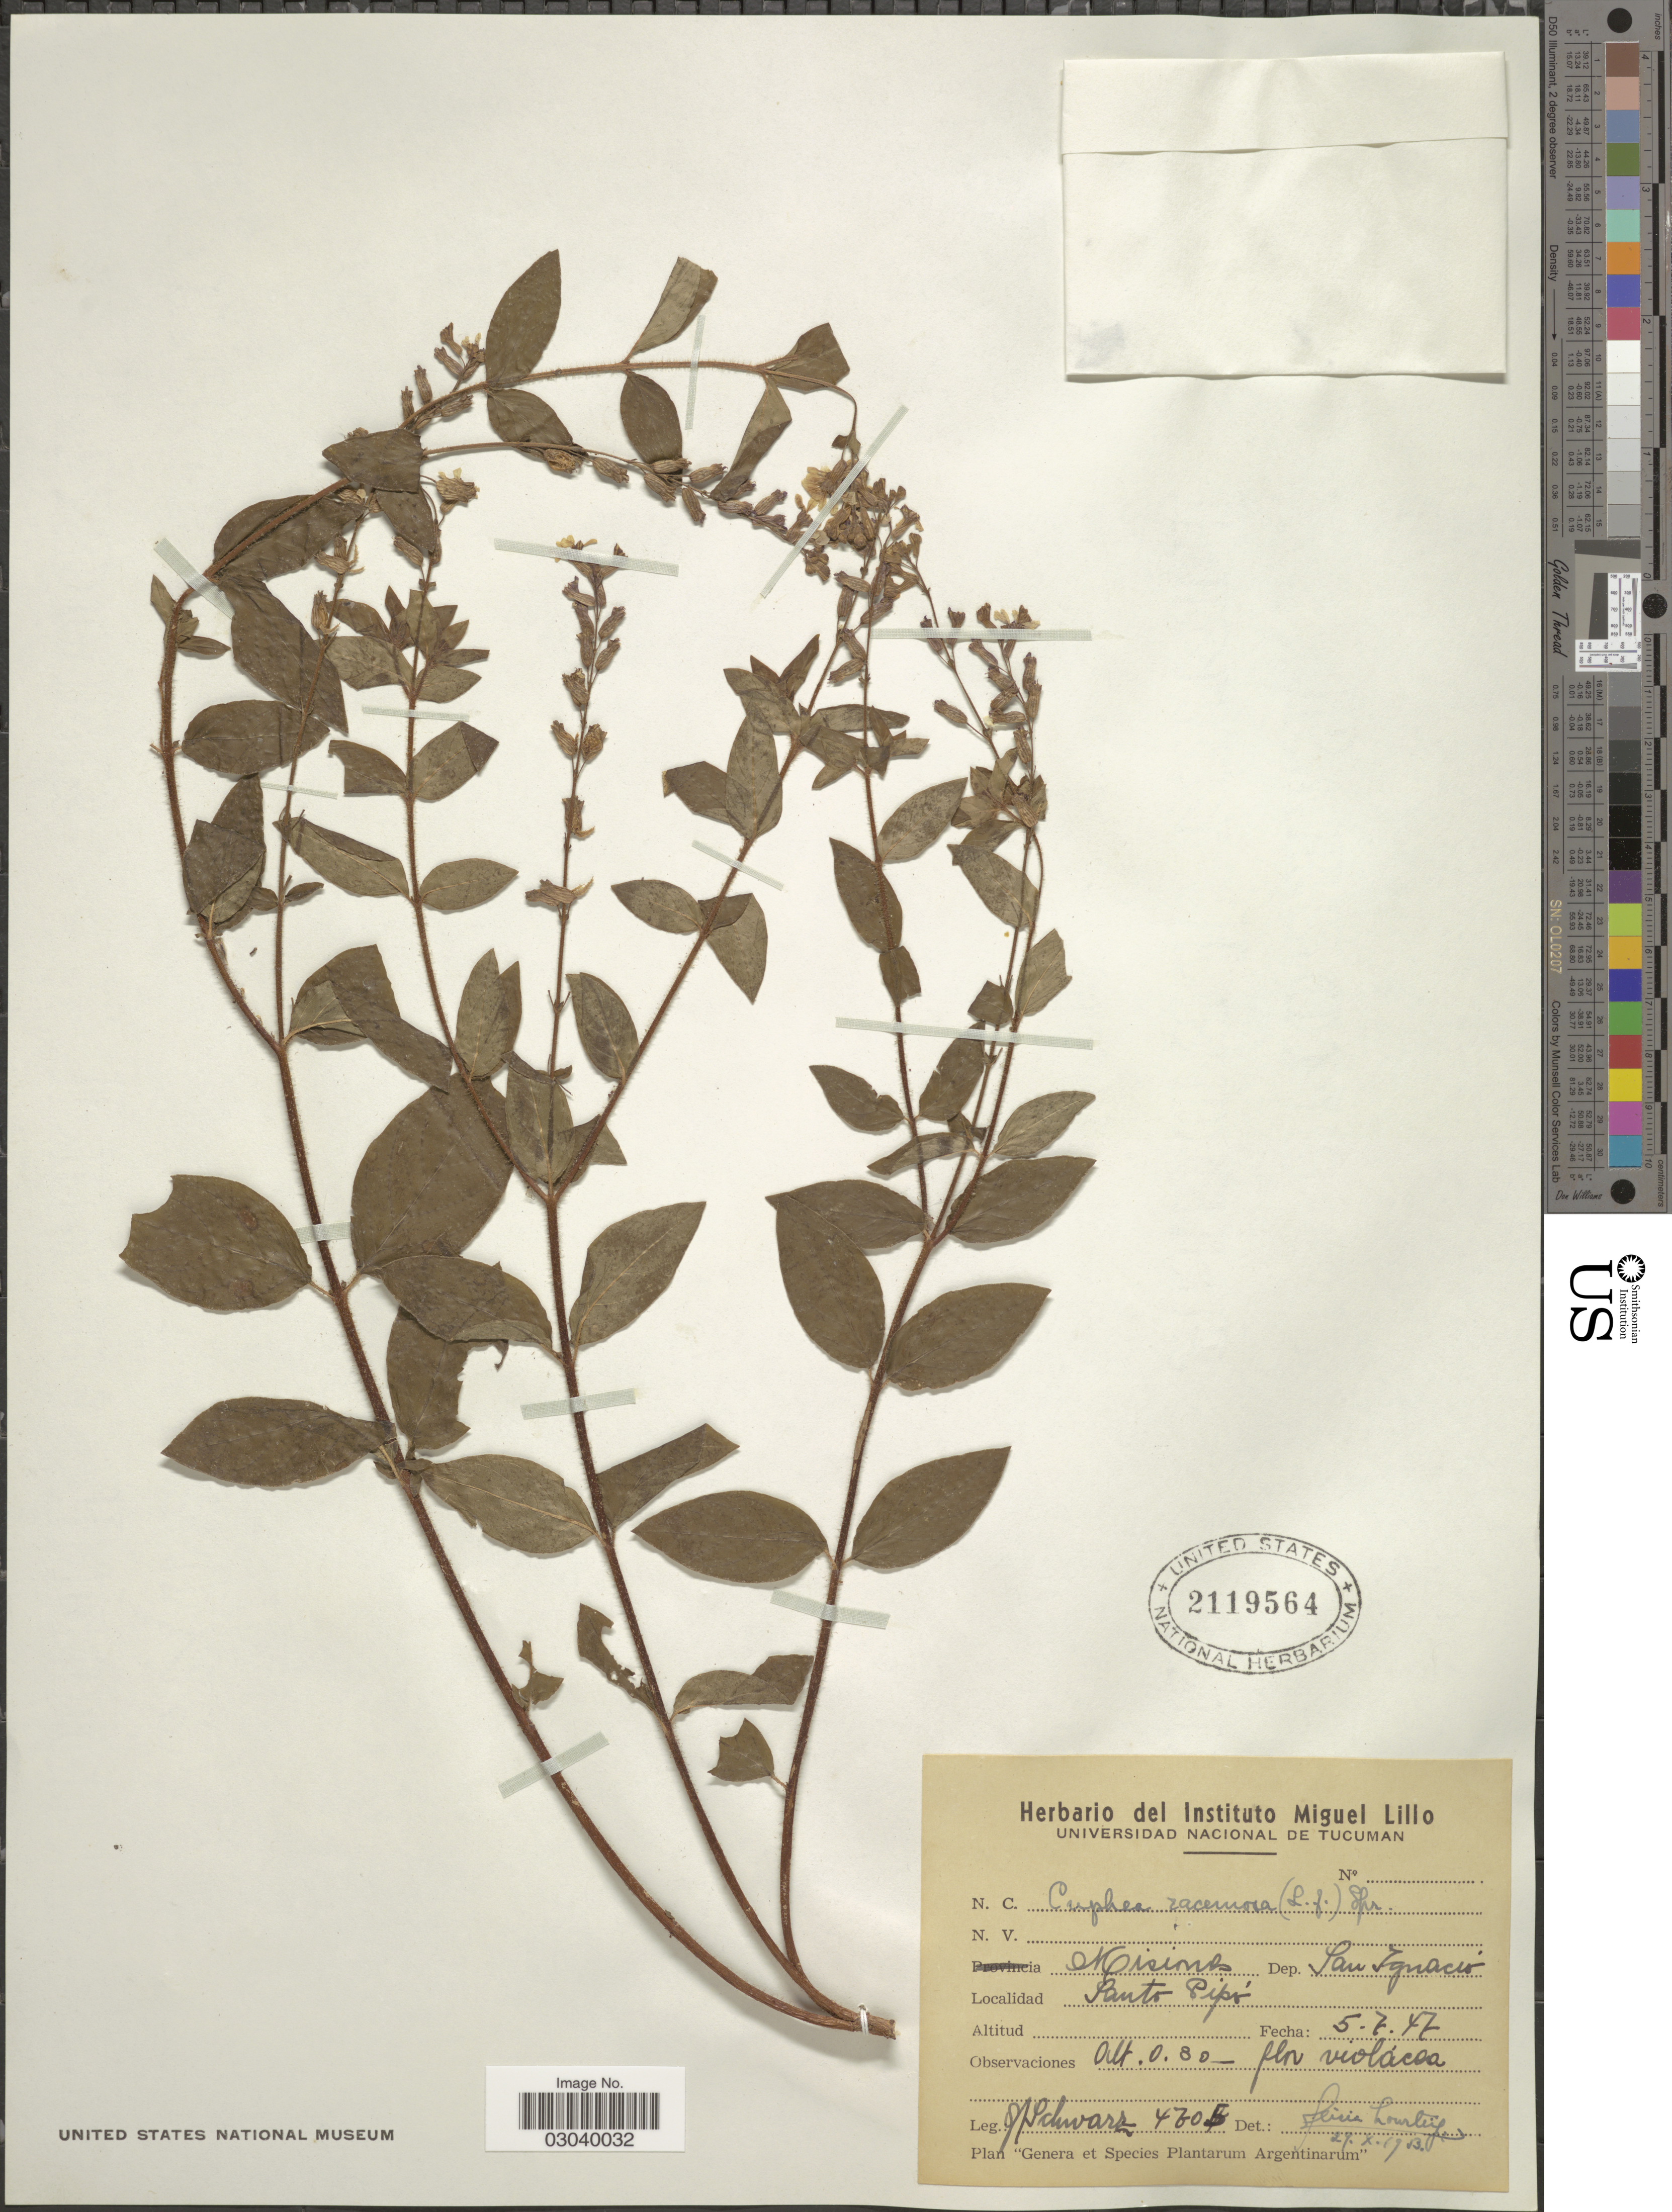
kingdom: Plantae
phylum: Tracheophyta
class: Magnoliopsida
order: Myrtales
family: Lythraceae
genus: Cuphea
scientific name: Cuphea racemosa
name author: (L. f.) Spreng.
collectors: G. Schwartz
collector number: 4605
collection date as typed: Transcribed d/m/y: 5/7/47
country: Argentina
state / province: Misiones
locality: Dep. San Ignacio, Santo Pipó.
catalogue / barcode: US 2119564